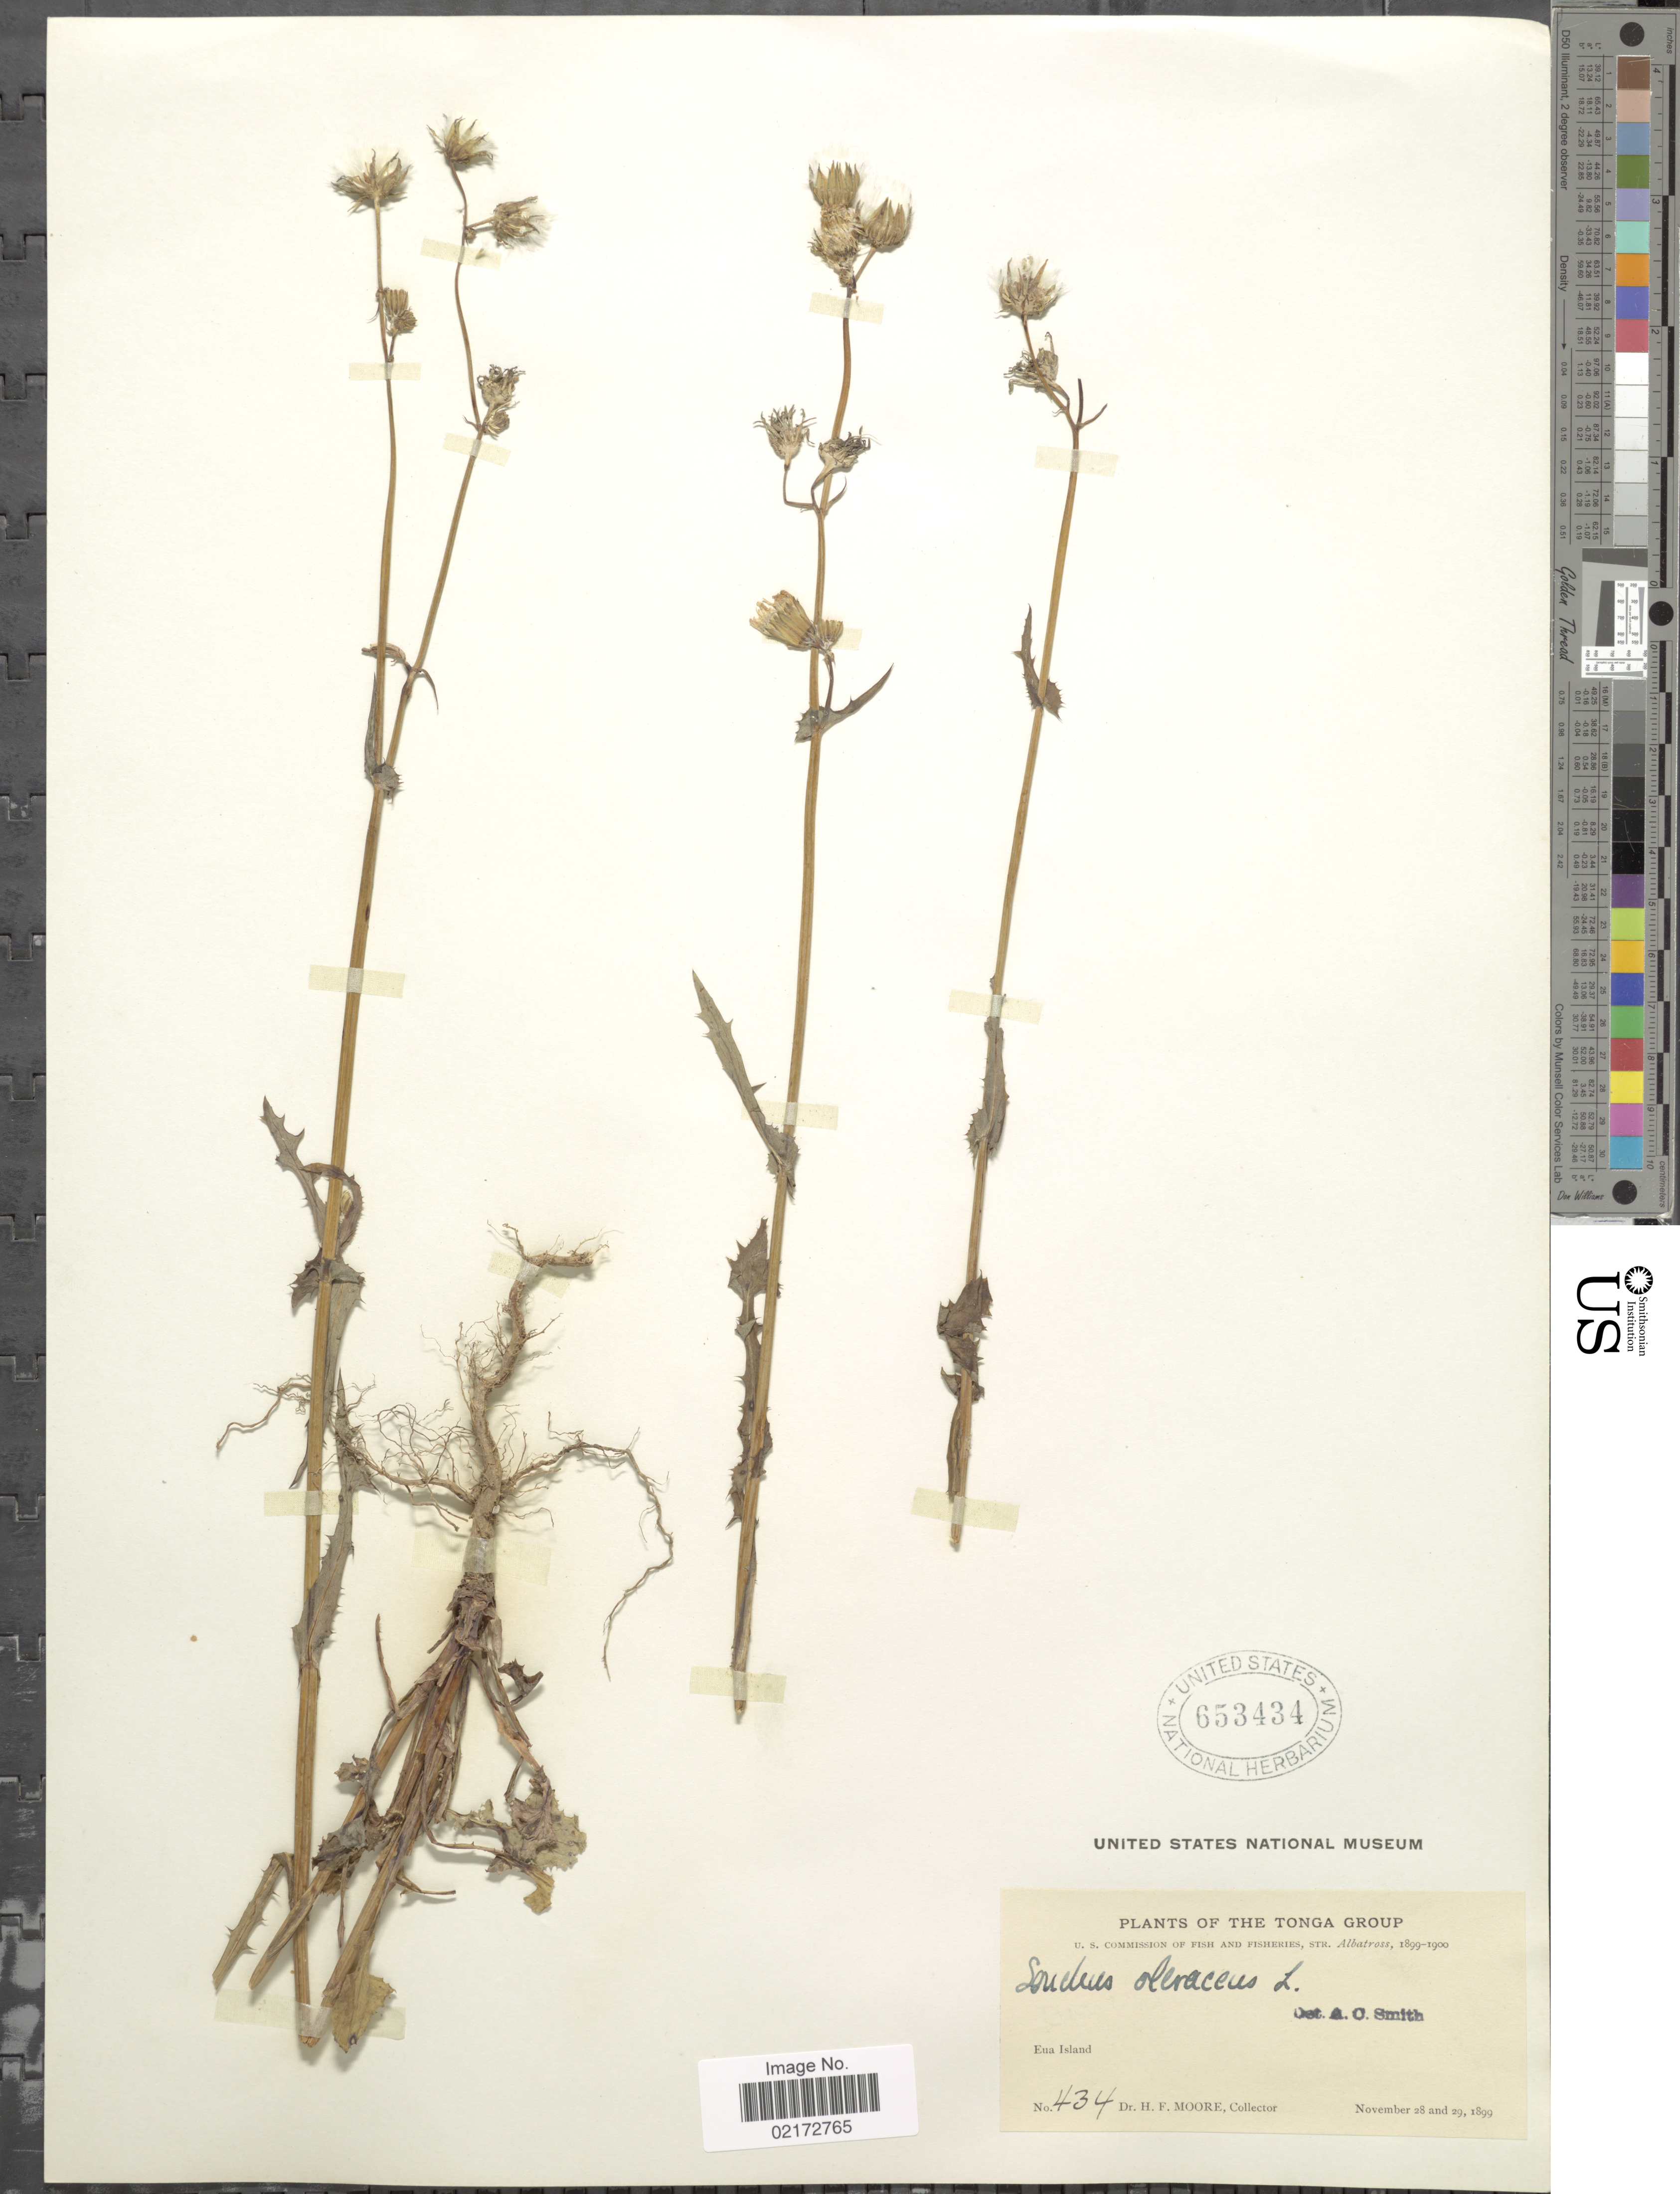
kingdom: Plantae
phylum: Tracheophyta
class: Magnoliopsida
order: Asterales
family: Asteraceae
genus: Sonchus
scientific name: Sonchus oleraceus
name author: L.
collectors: H. F. Moore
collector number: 434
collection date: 1899-11-28/1899-11-29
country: Tonga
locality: Tonga Group. Eua Island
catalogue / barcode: US 653434